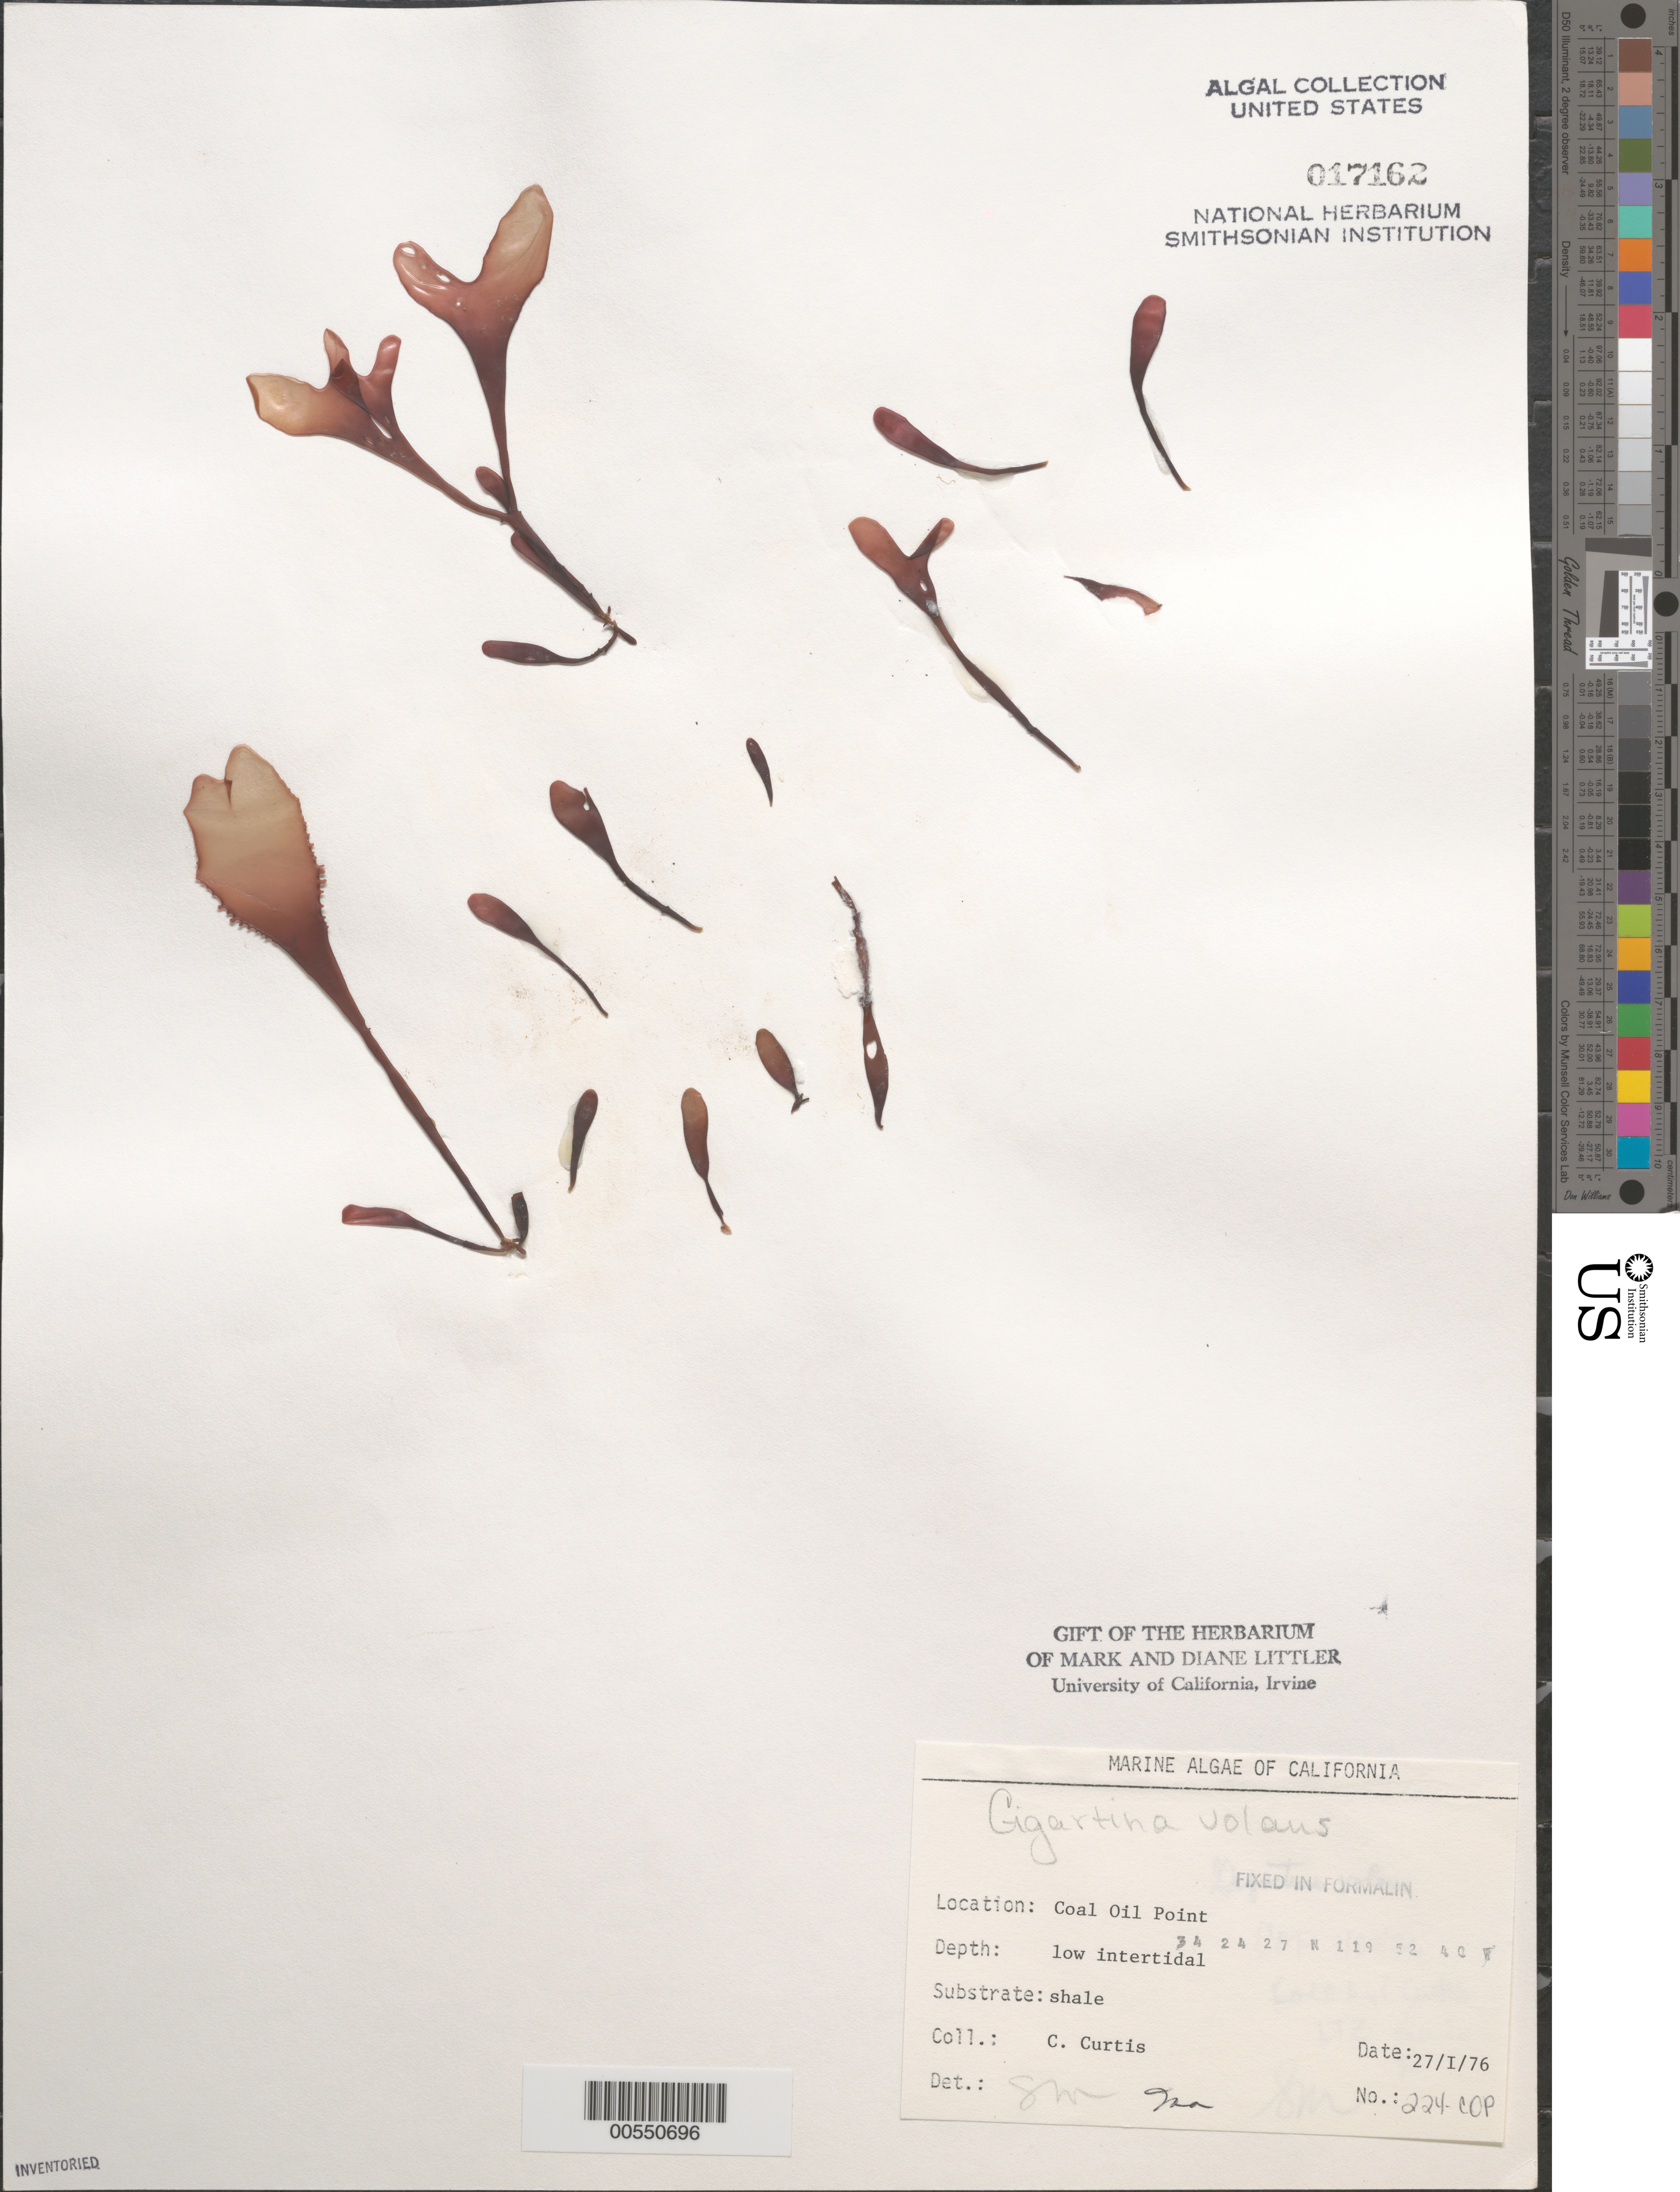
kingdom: Plantae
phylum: Rhodophyta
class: Florideophyceae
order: Gigartinales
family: Gigartinaceae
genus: Mazzaella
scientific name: Mazzaella volans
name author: (C. Agardh) Fredericq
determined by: Algae name updating Project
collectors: C. Curtis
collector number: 224-cop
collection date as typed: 27 Jan 1976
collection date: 1976-01-27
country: United States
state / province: California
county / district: Santa Barbara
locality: Coal Oil Point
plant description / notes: BLM-SOCALBIGHT Rocky Intertidal Survey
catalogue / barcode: US 17162